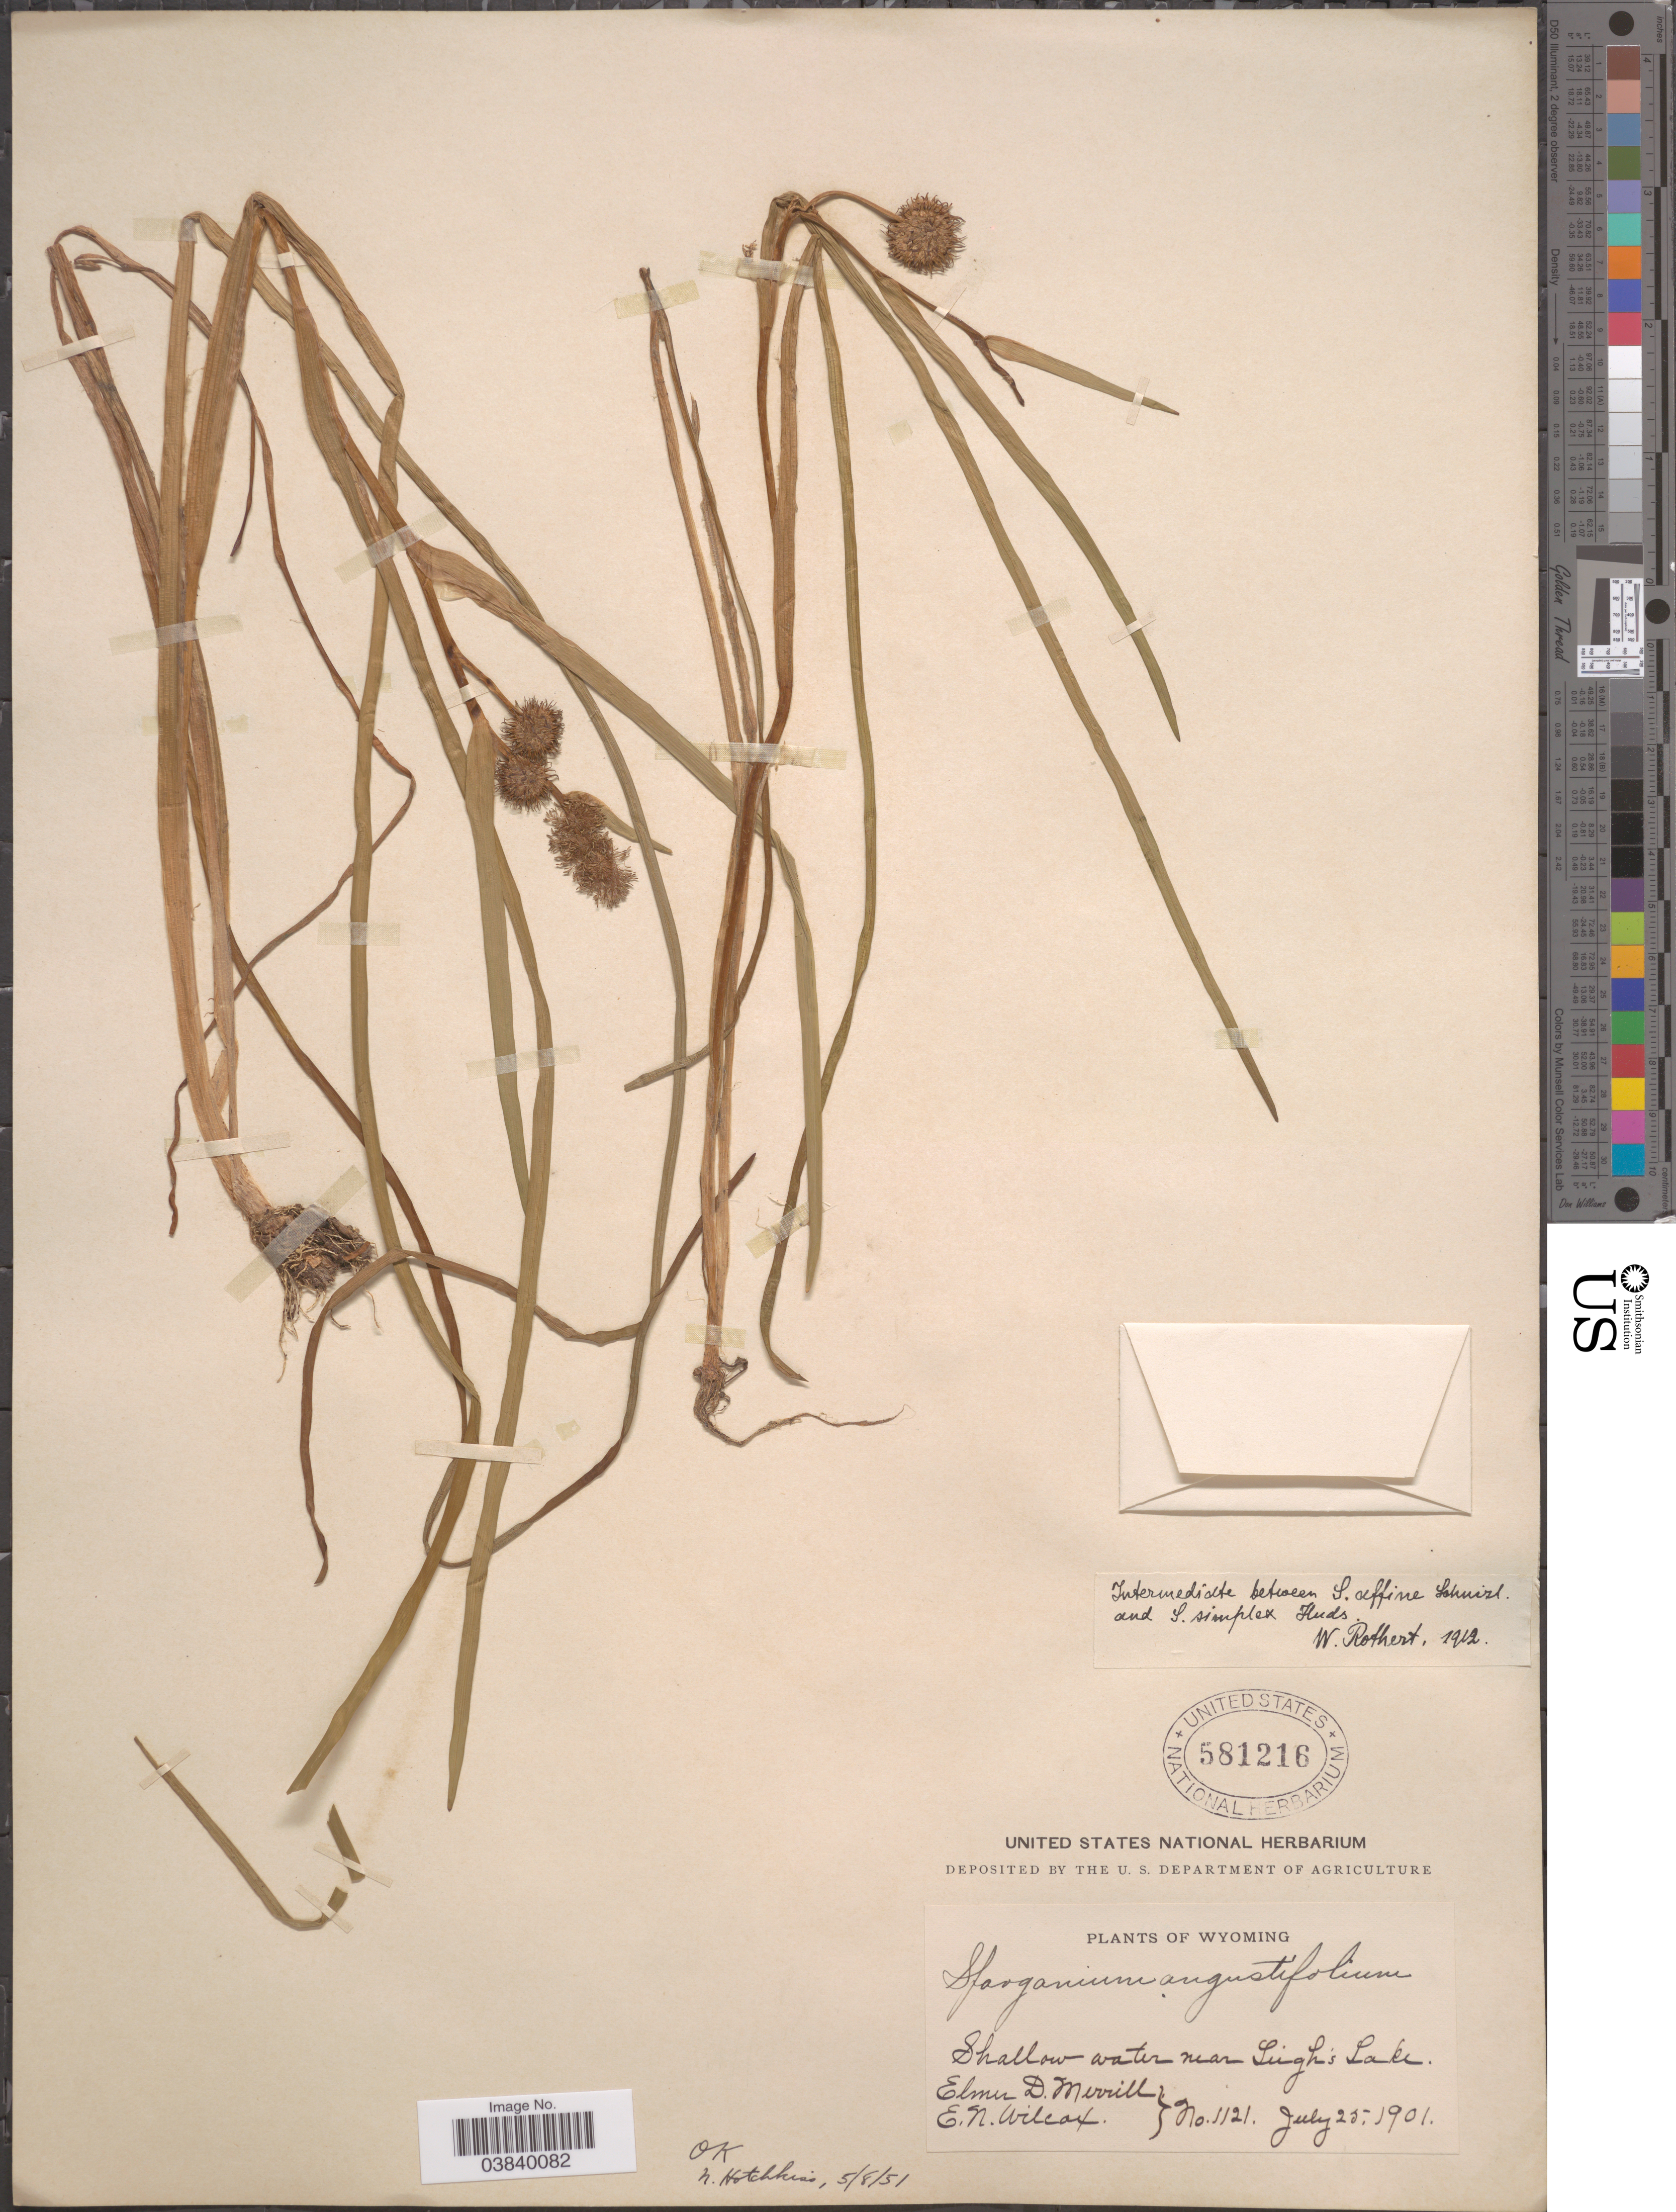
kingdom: Plantae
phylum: Tracheophyta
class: Liliopsida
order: Poales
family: Typhaceae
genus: Sparganium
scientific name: Sparganium angustifolium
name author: Michx.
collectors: E. D. Merrill & E. Wilcox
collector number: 1121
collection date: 1901-07-25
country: United States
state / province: Wyoming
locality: Shallow water near Leigh's Lake.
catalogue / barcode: US 581216